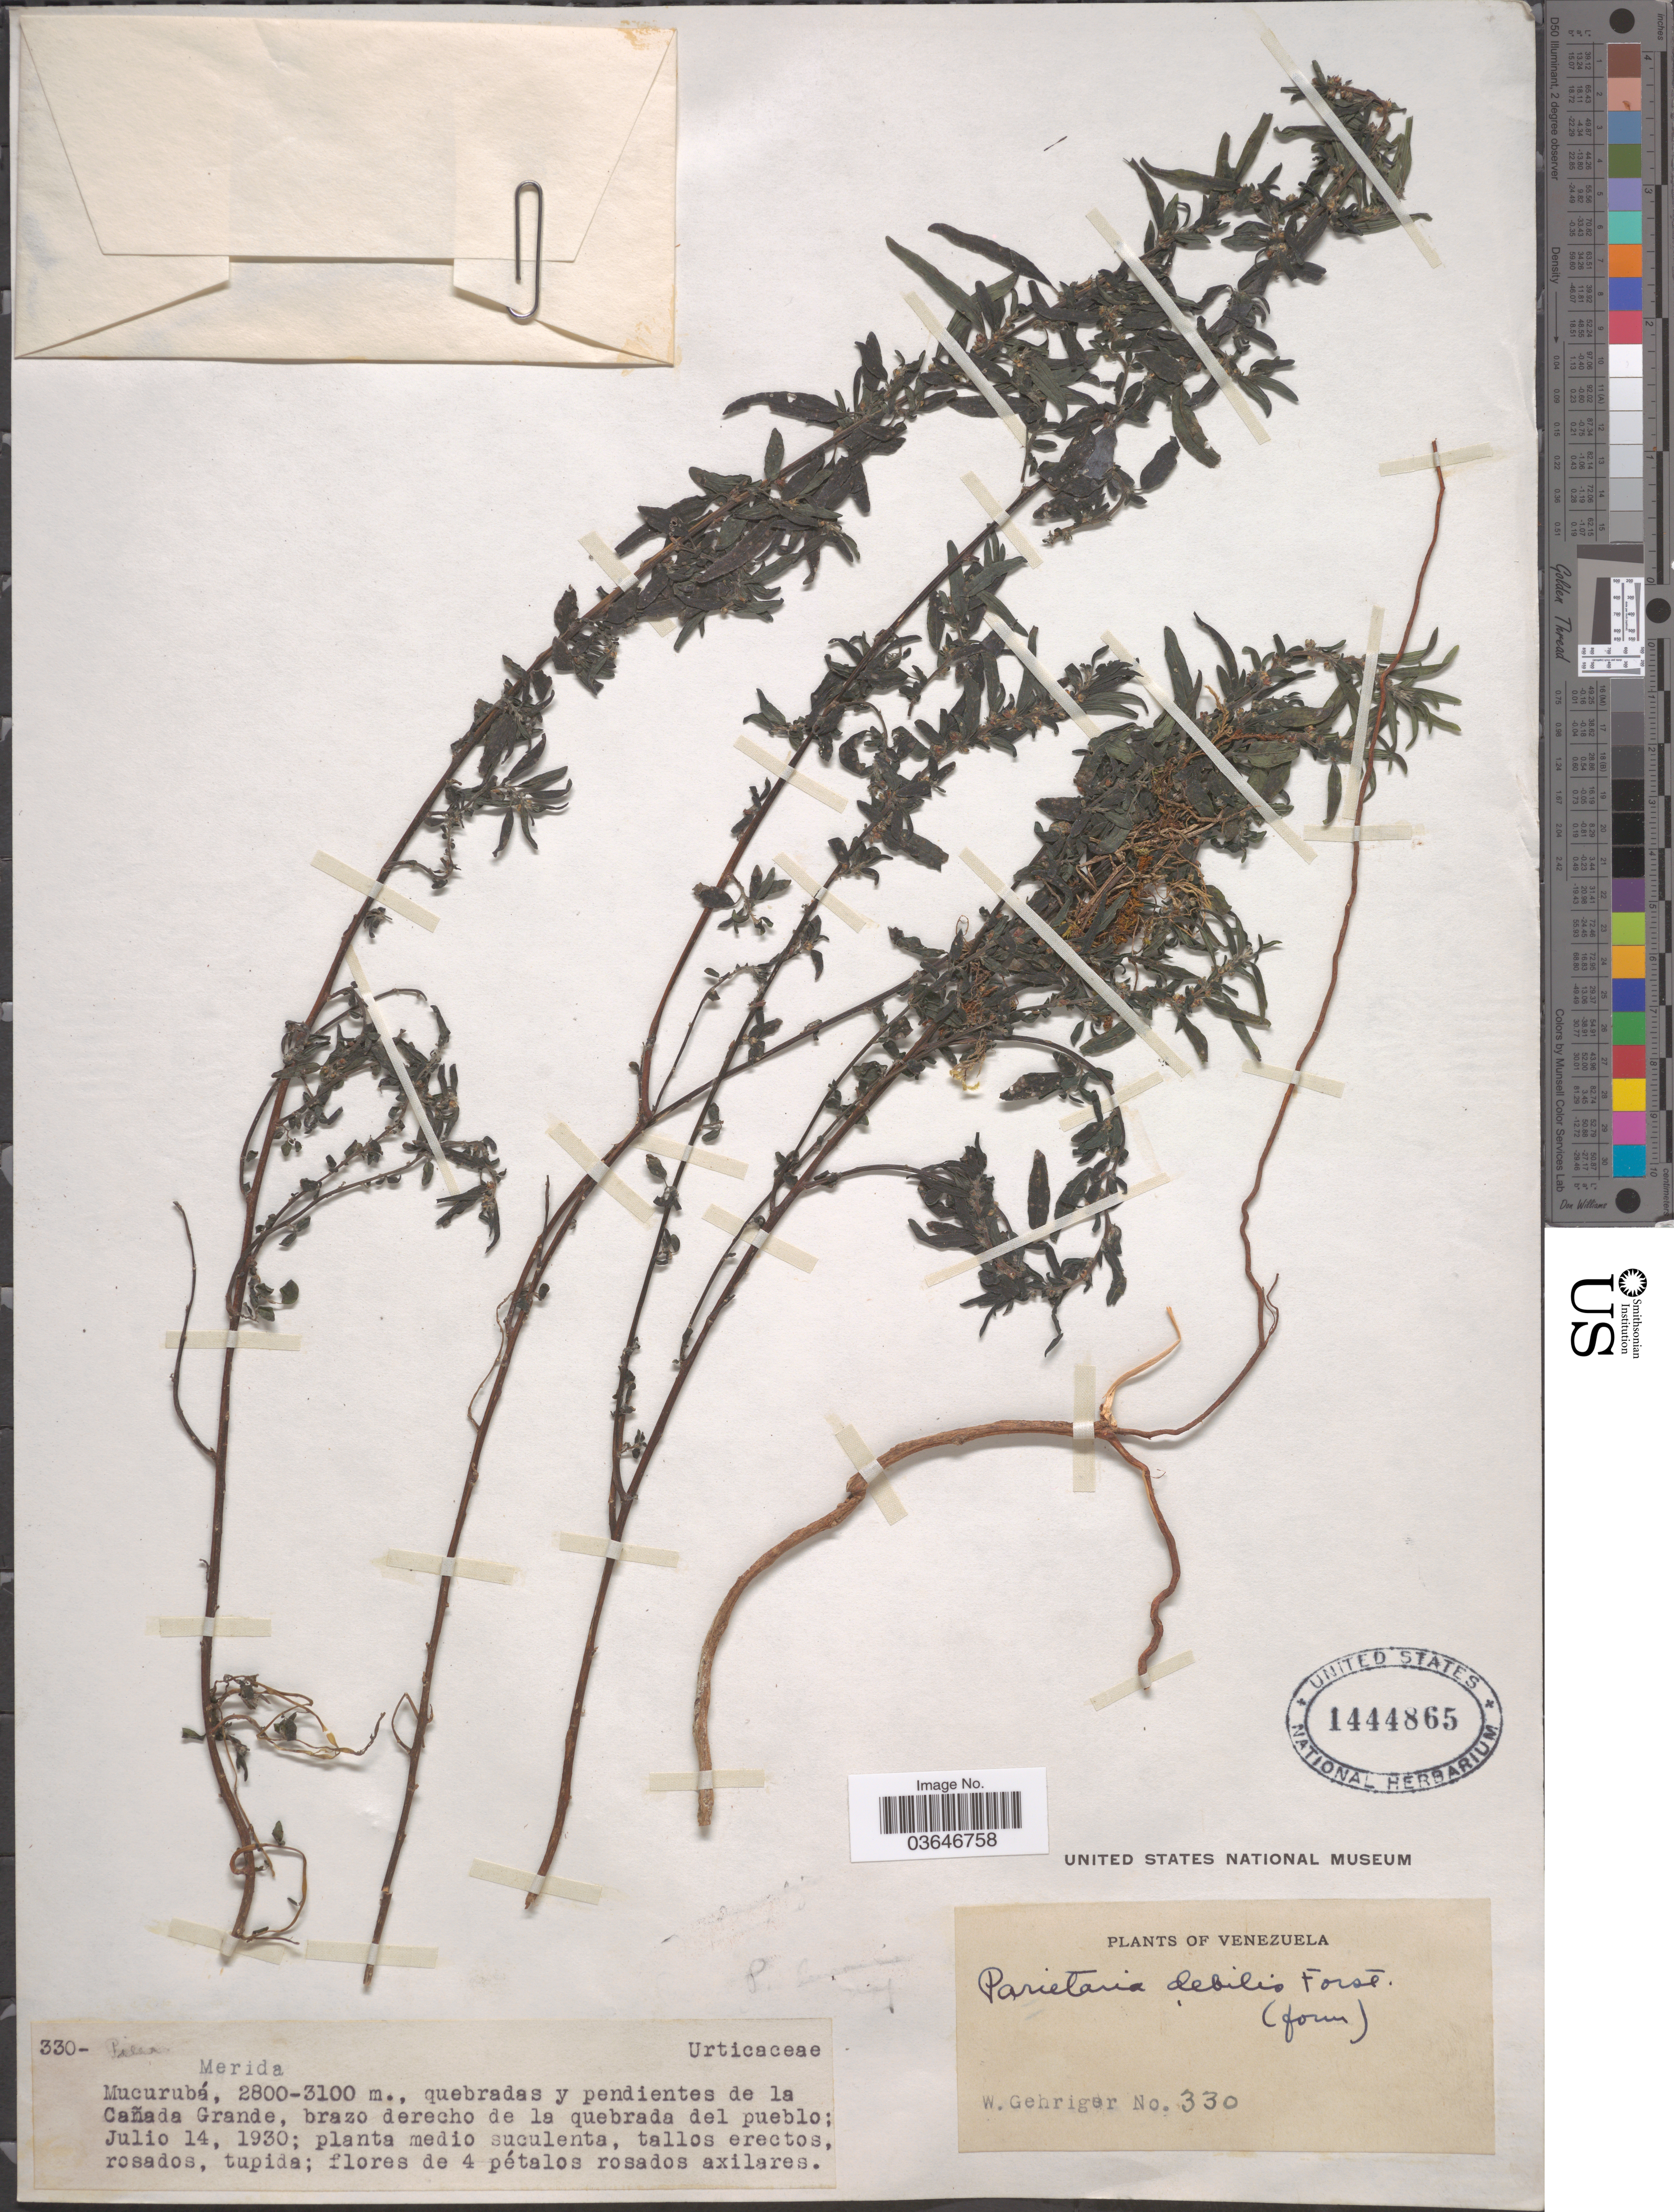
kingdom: Plantae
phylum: Tracheophyta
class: Magnoliopsida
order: Rosales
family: Urticaceae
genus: Parietaria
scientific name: Parietaria debilis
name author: G. Forst.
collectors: W. Gehriger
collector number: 330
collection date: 1930-07-14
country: Venezuela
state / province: Merida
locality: Mucurubá, quebradas y pendientes de la Cañada Grande, brazo derecho de la quebrada del pueblo.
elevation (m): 2800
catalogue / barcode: US 1444865